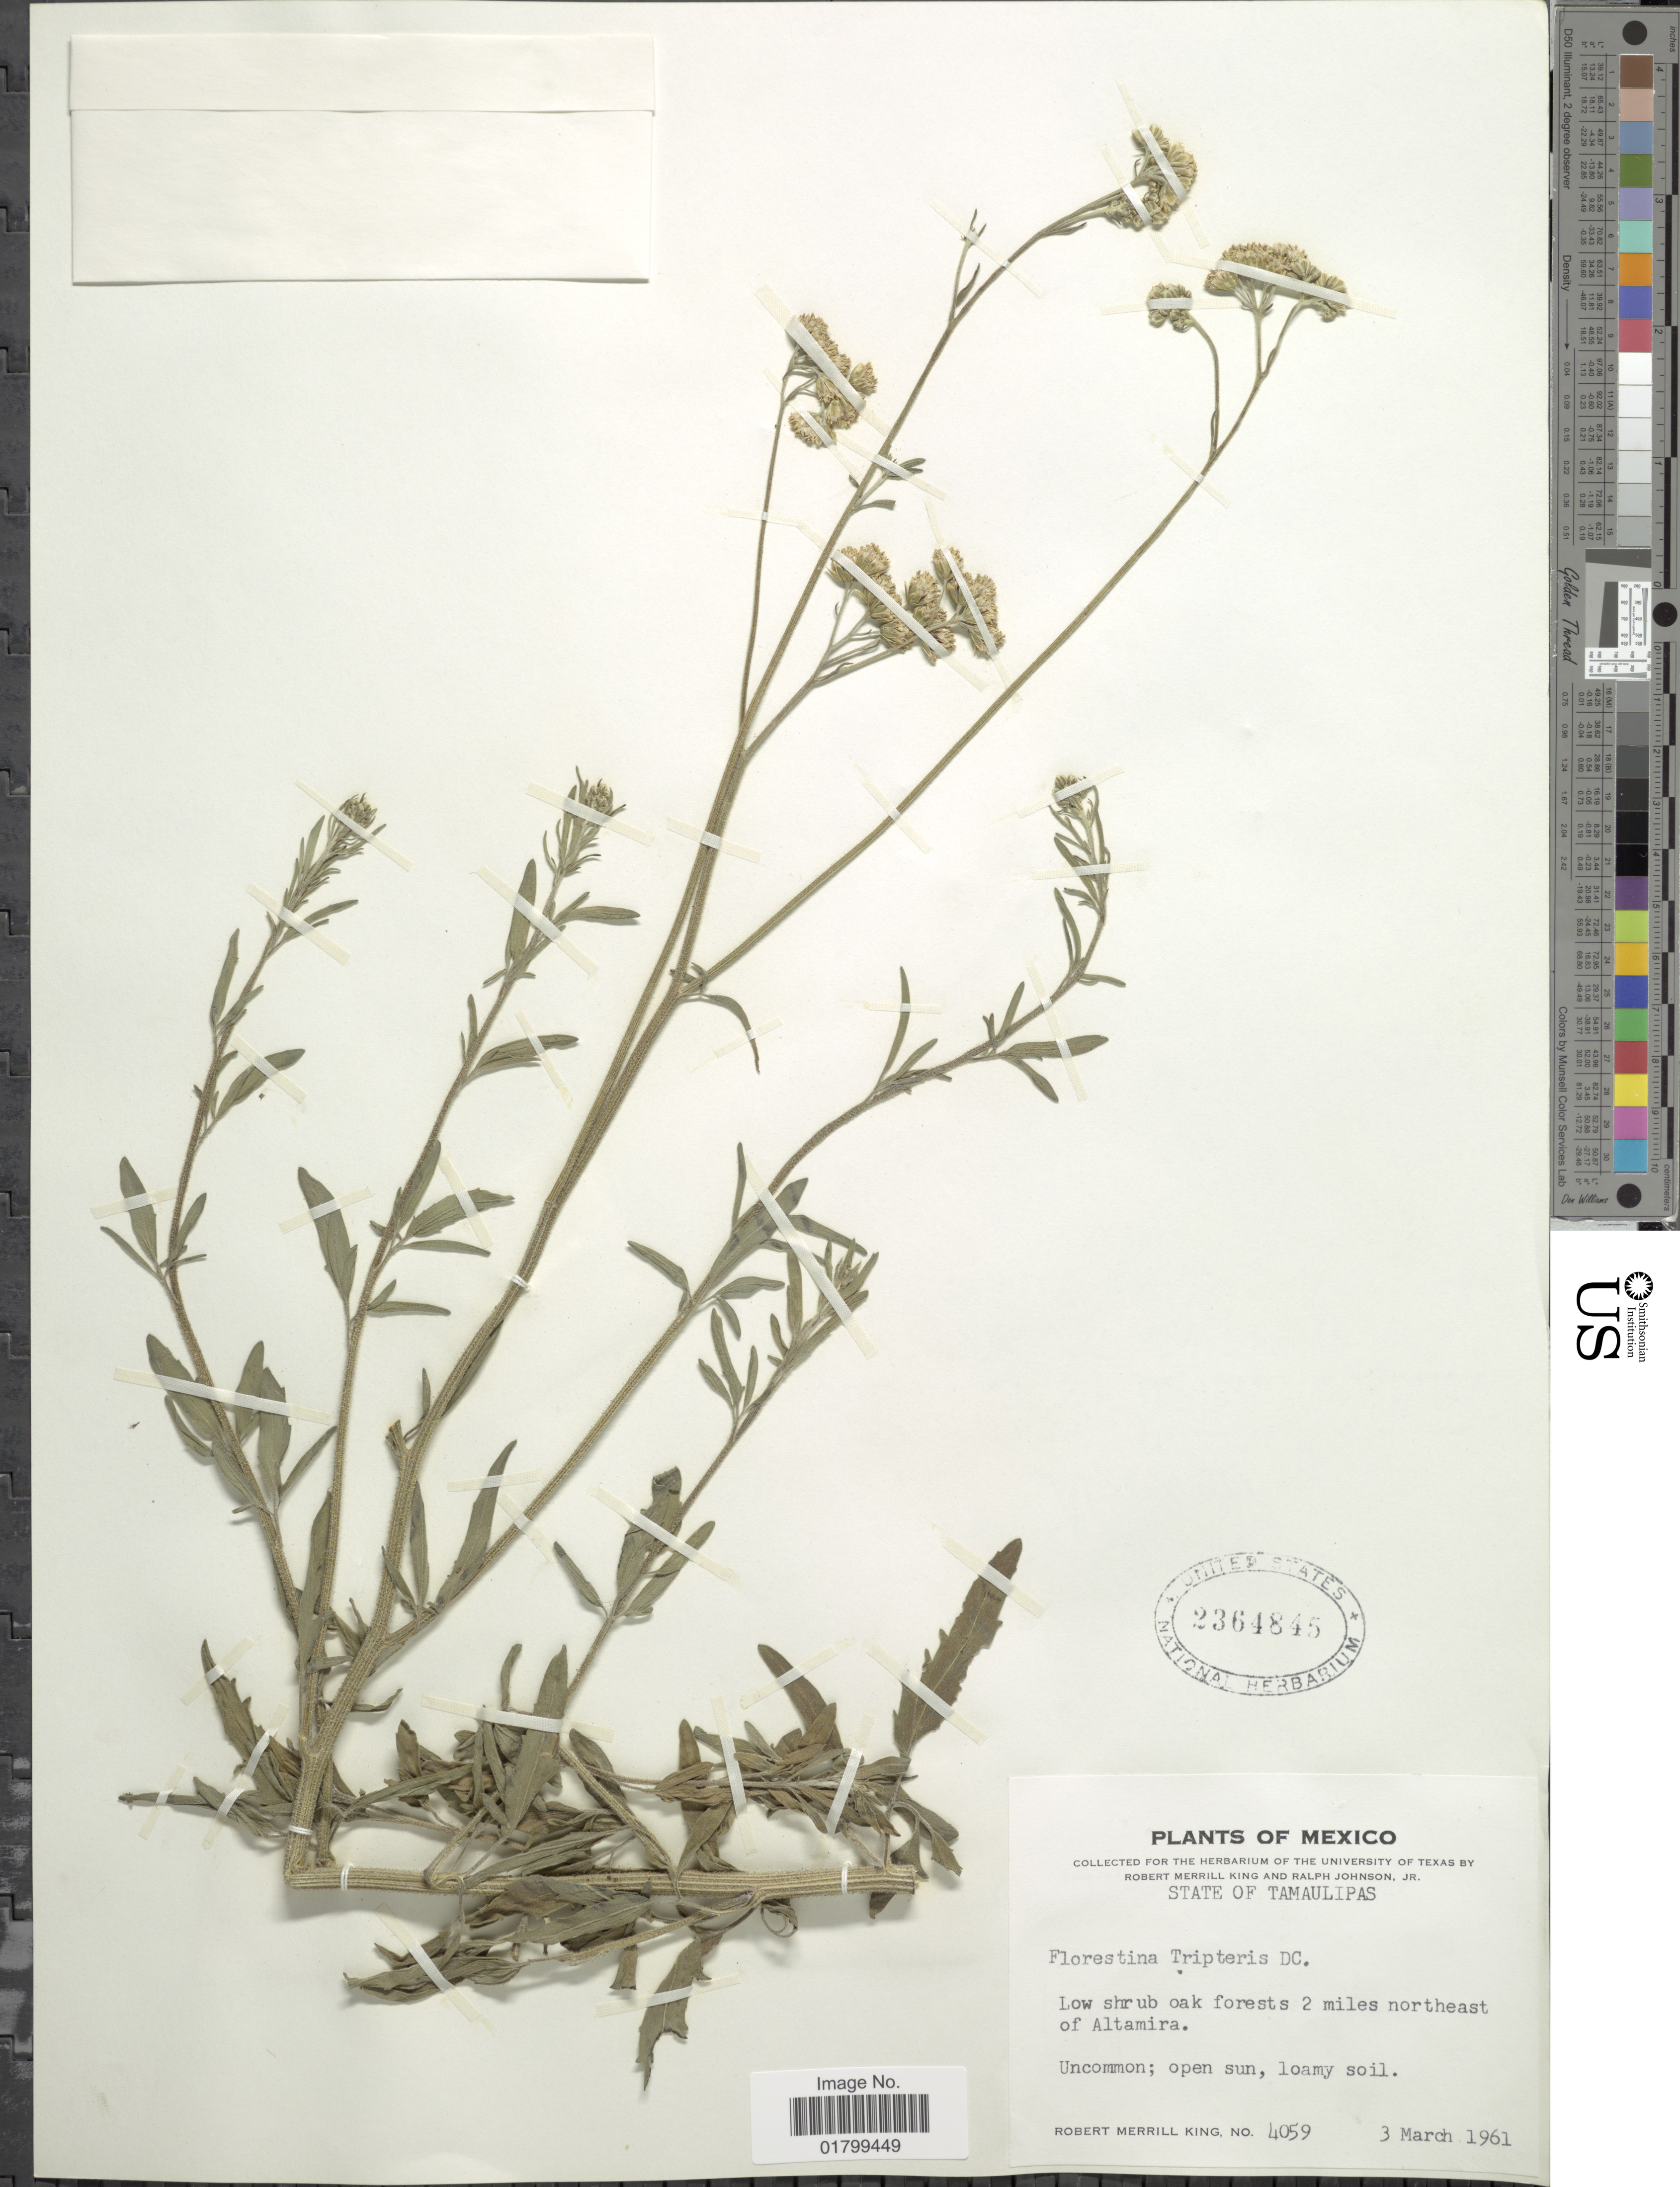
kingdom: Plantae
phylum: Tracheophyta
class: Magnoliopsida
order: Asterales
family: Asteraceae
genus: Florestina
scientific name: Florestina tripteris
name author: DC.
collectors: R. M. King & R. Johnson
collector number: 4059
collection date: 1961-03-03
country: Mexico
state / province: Tamaulipas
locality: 2 miles northeast of Altamira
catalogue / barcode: US 2364845